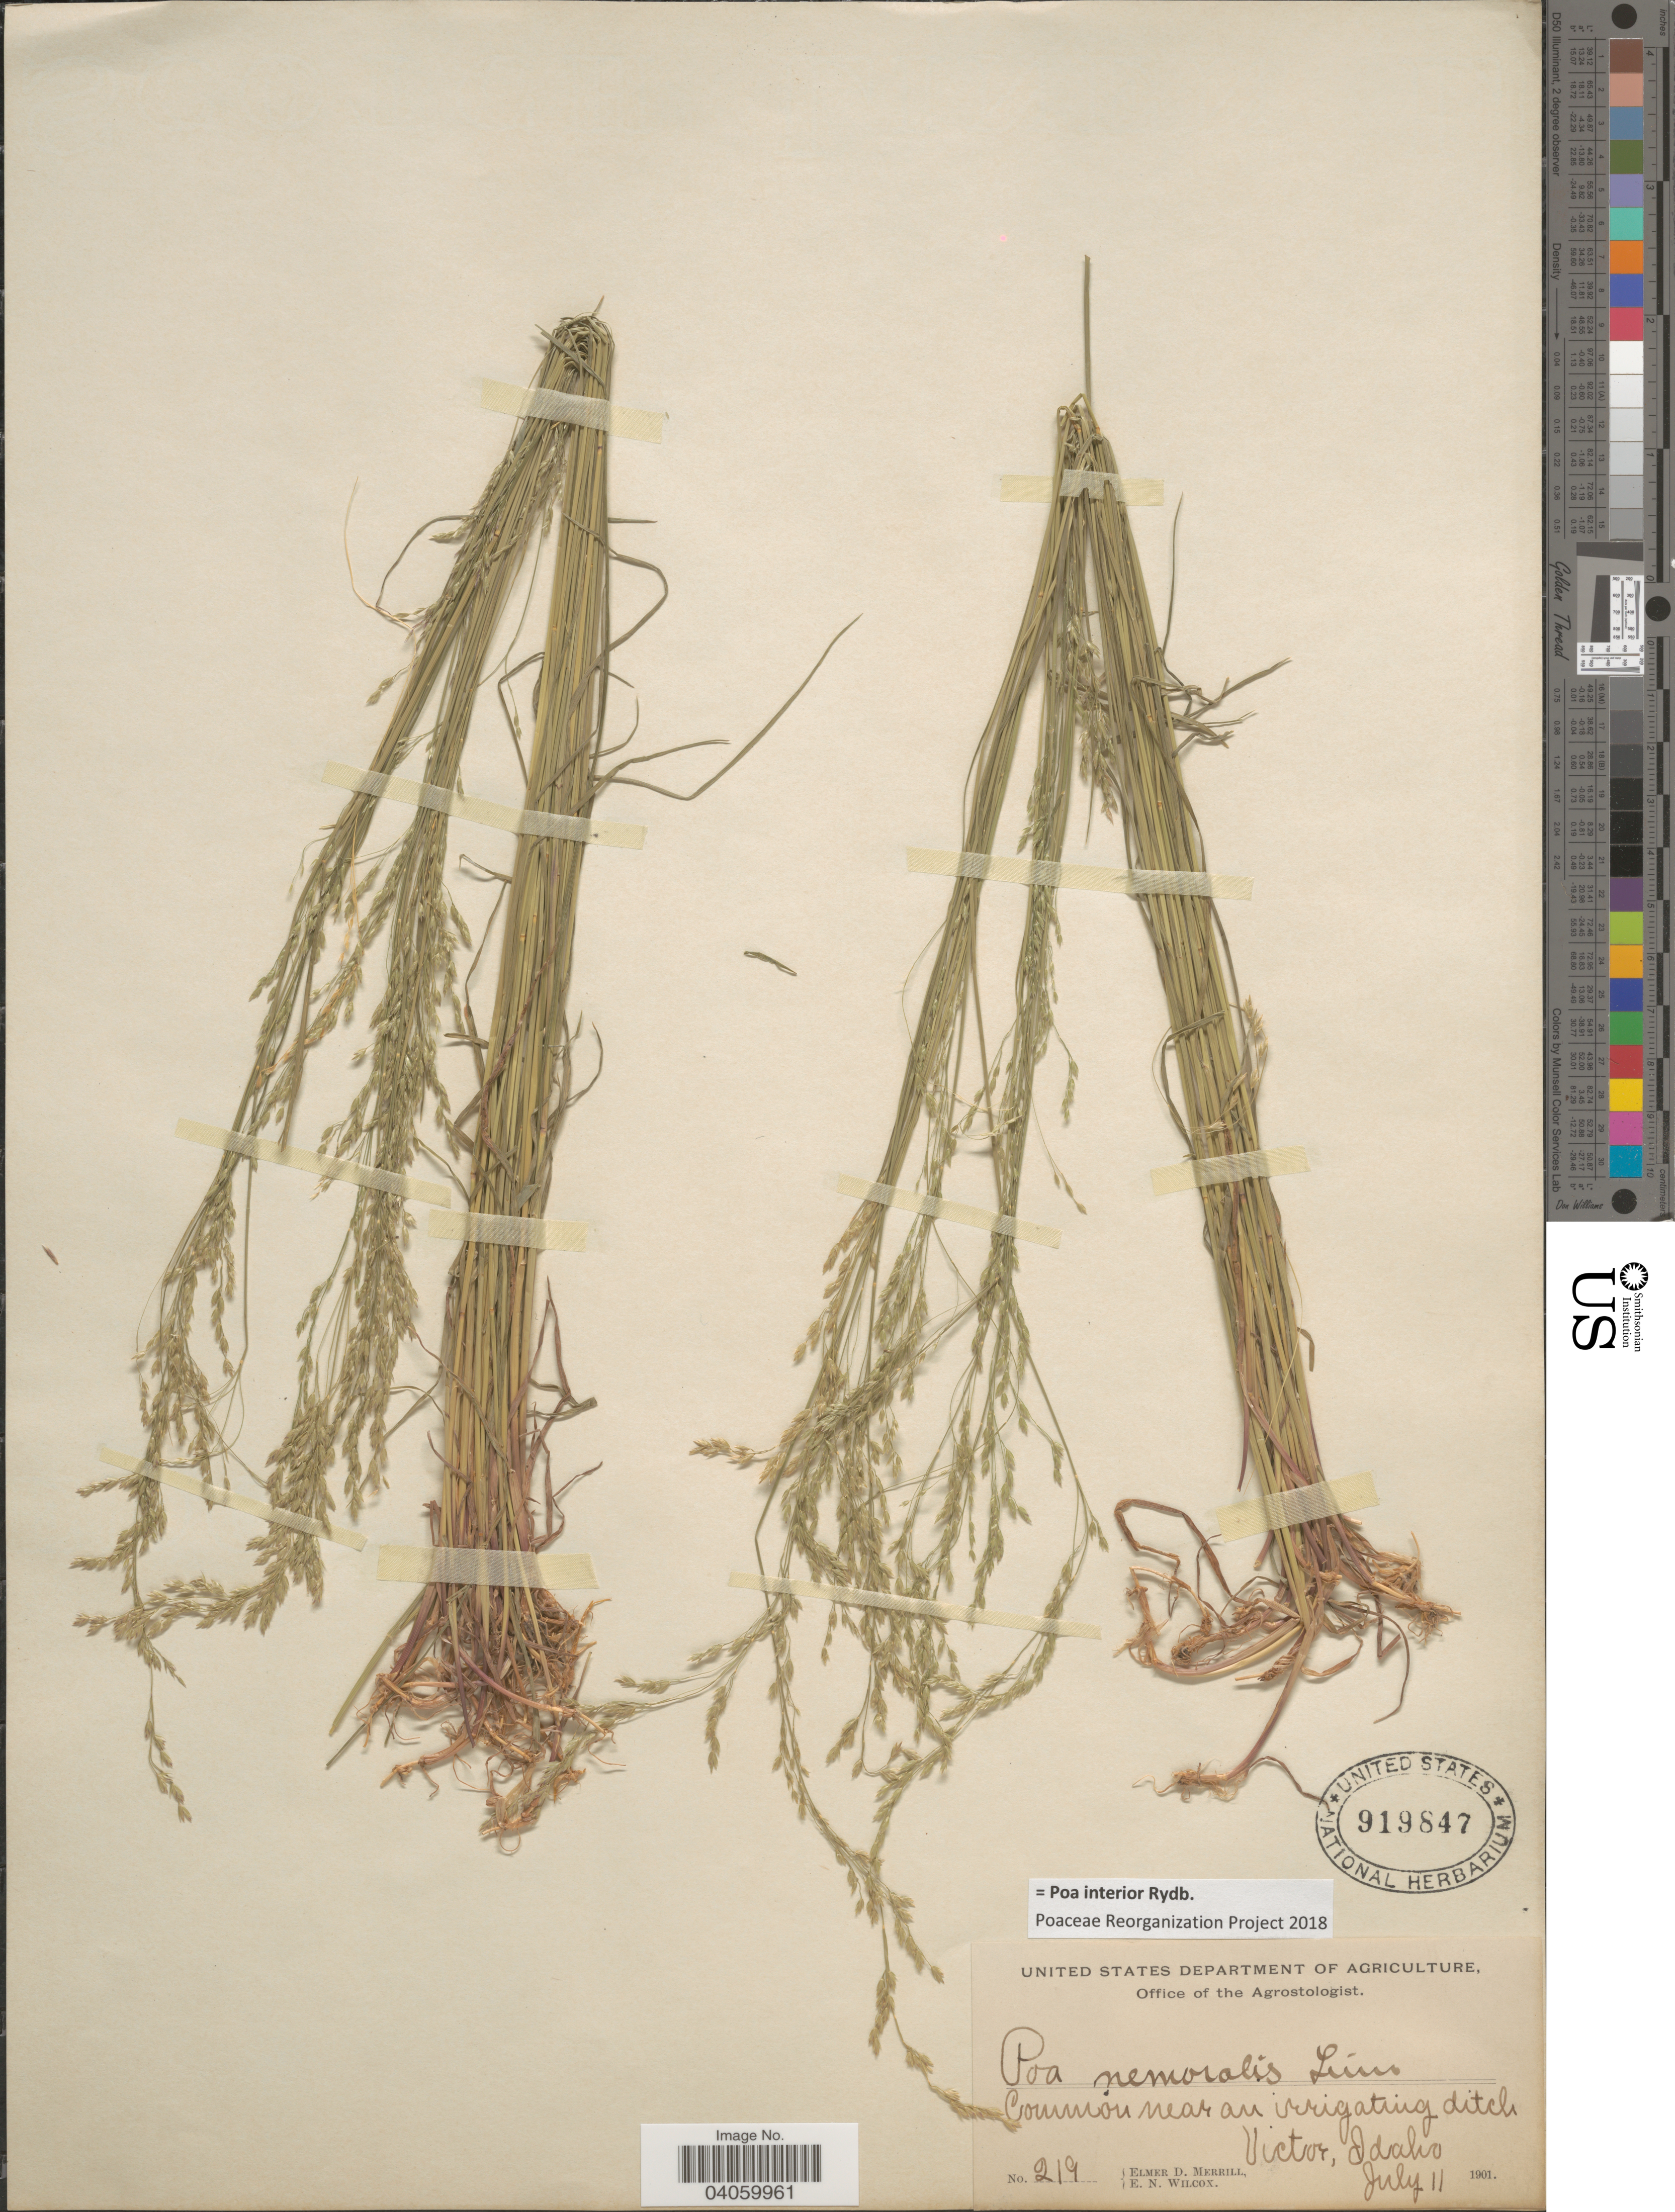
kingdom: Plantae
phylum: Tracheophyta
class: Liliopsida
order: Poales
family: Poaceae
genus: Poa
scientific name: Poa interior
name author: Rydb.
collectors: E. D. Merrill & E. Wilcox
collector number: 219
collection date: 1901-07-11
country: United States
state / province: Idaho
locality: Common near an irrigatiing ditch. Victor.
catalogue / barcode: US 919847